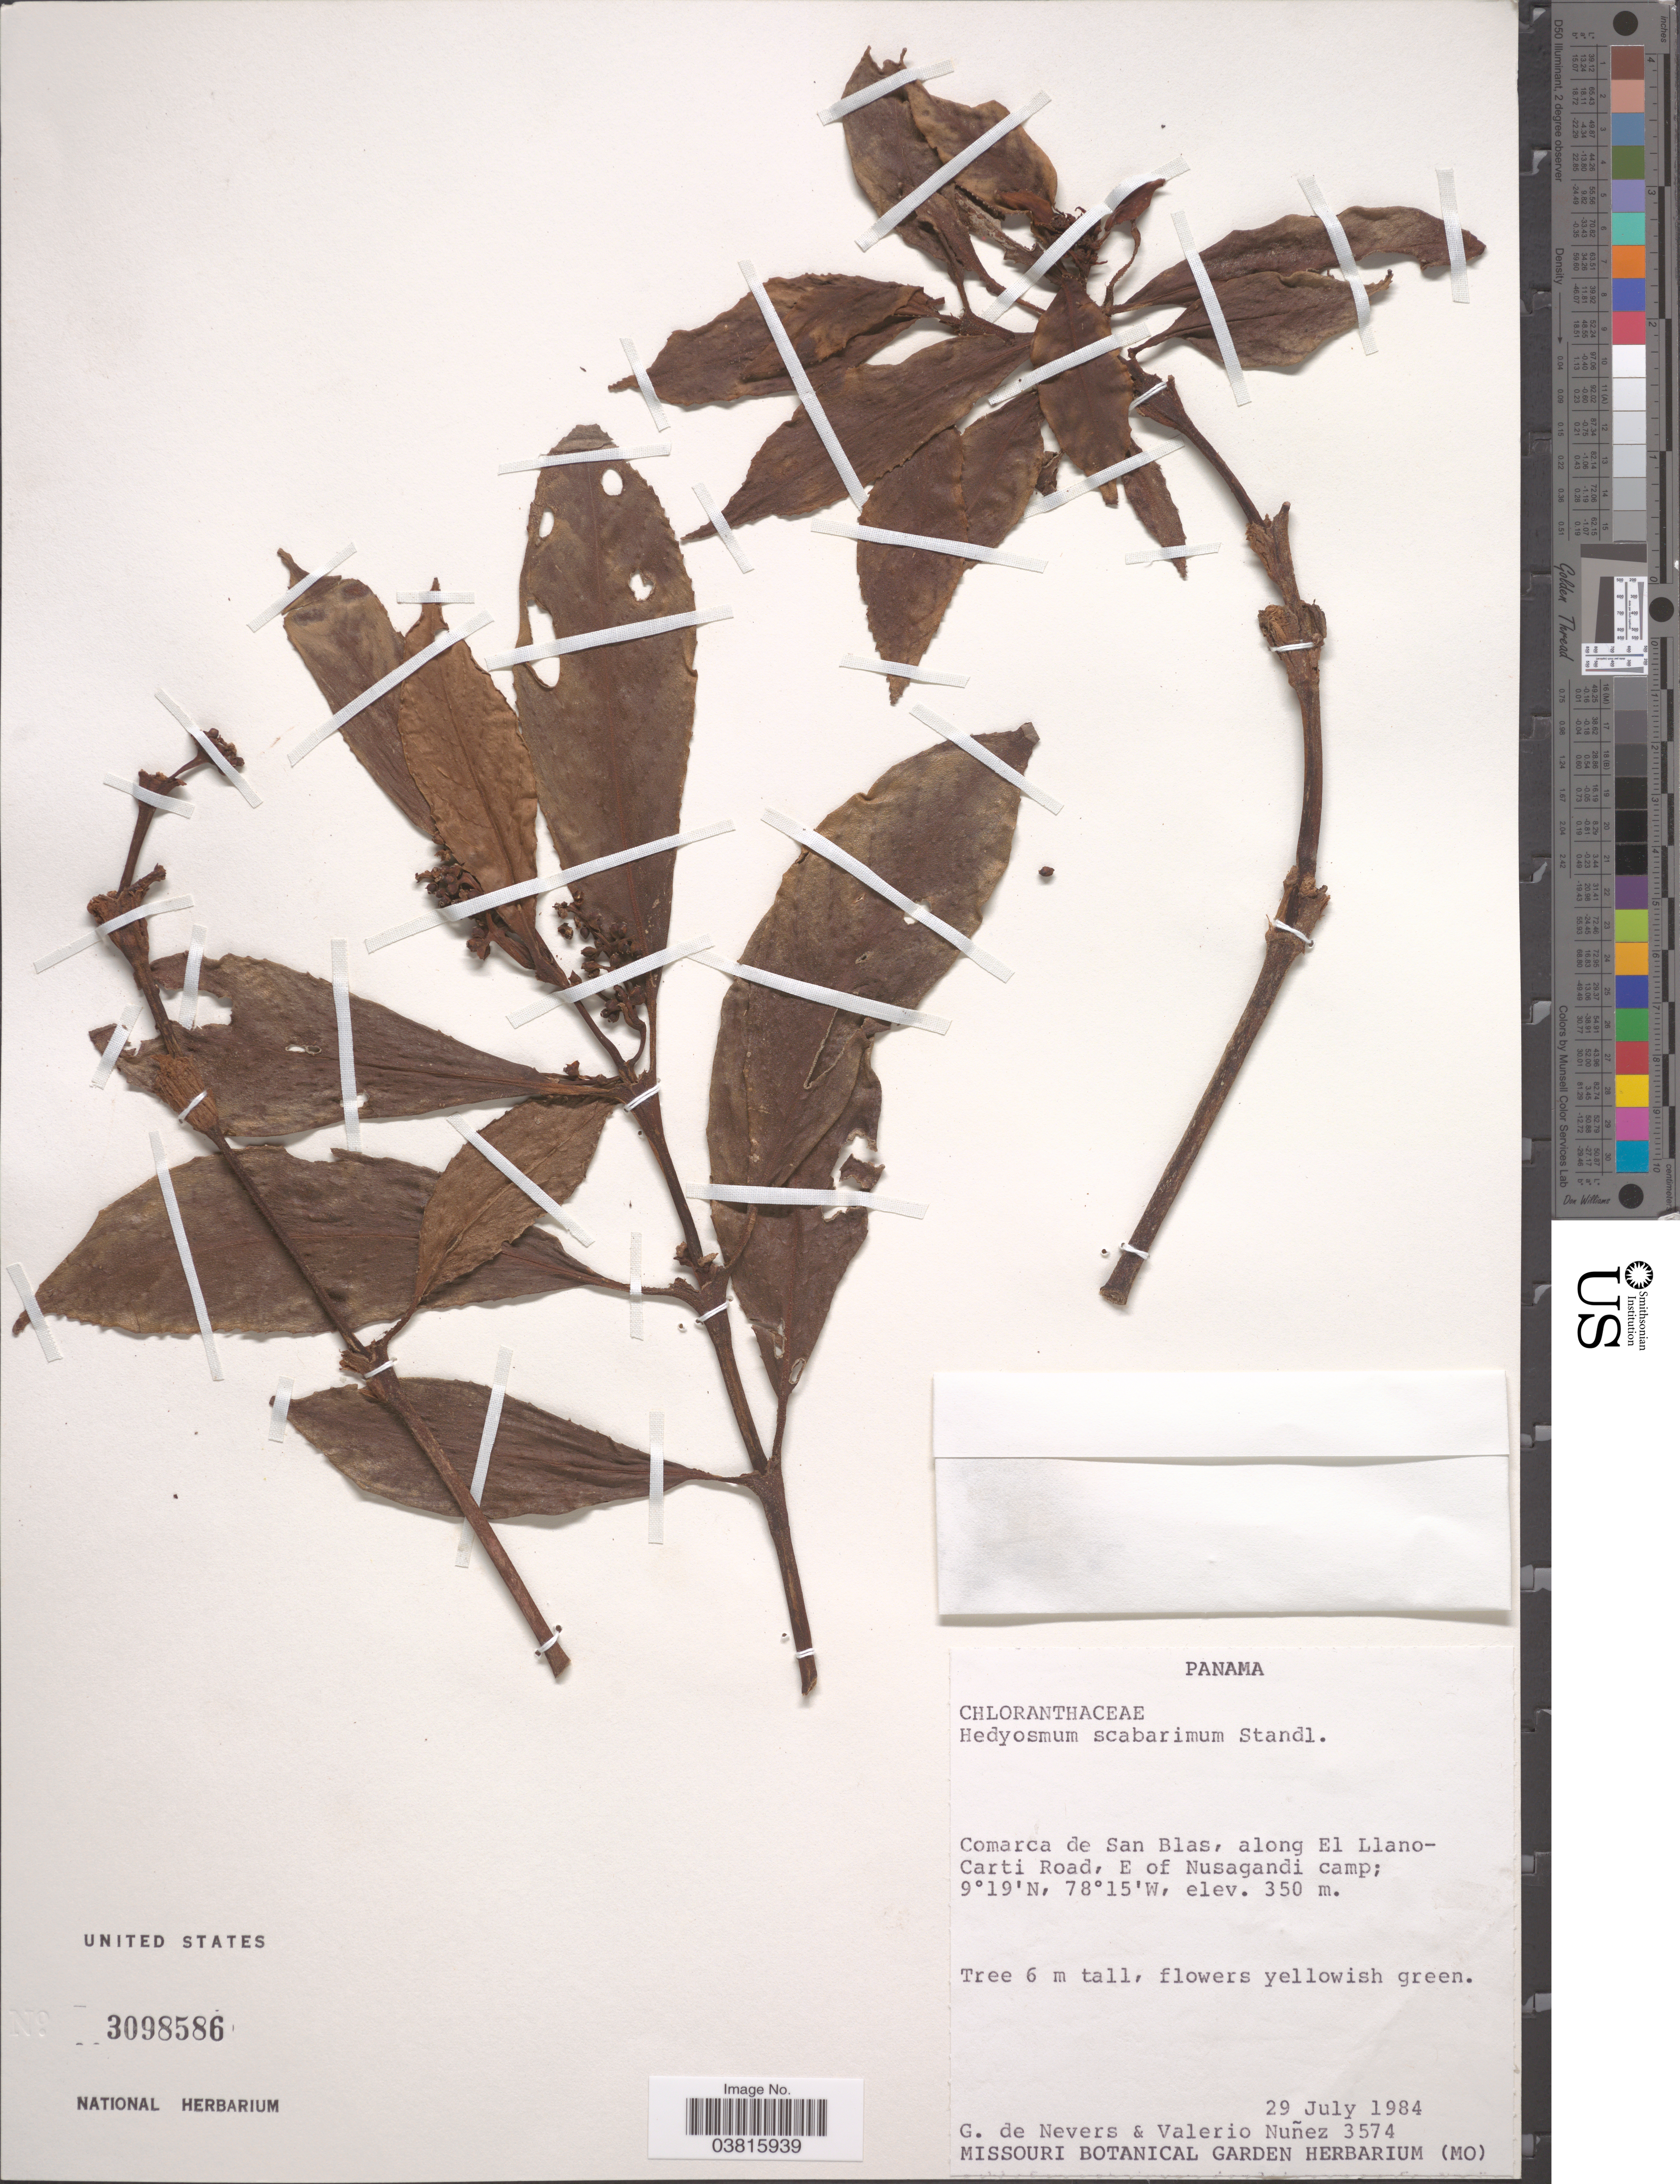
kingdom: Plantae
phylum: Tracheophyta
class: Magnoliopsida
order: Chloranthales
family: Chloranthaceae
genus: Hedyosmum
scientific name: Hedyosmum scaberrimum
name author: Standl.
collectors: G. C. de Nevers & V. Nuñez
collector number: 3574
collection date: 1984-07-29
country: Panama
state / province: Kuna Yala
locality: Comarca de San Blas, along El Llano-Carti Road, E of Nusagandi camp.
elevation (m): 350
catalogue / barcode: US 3098586